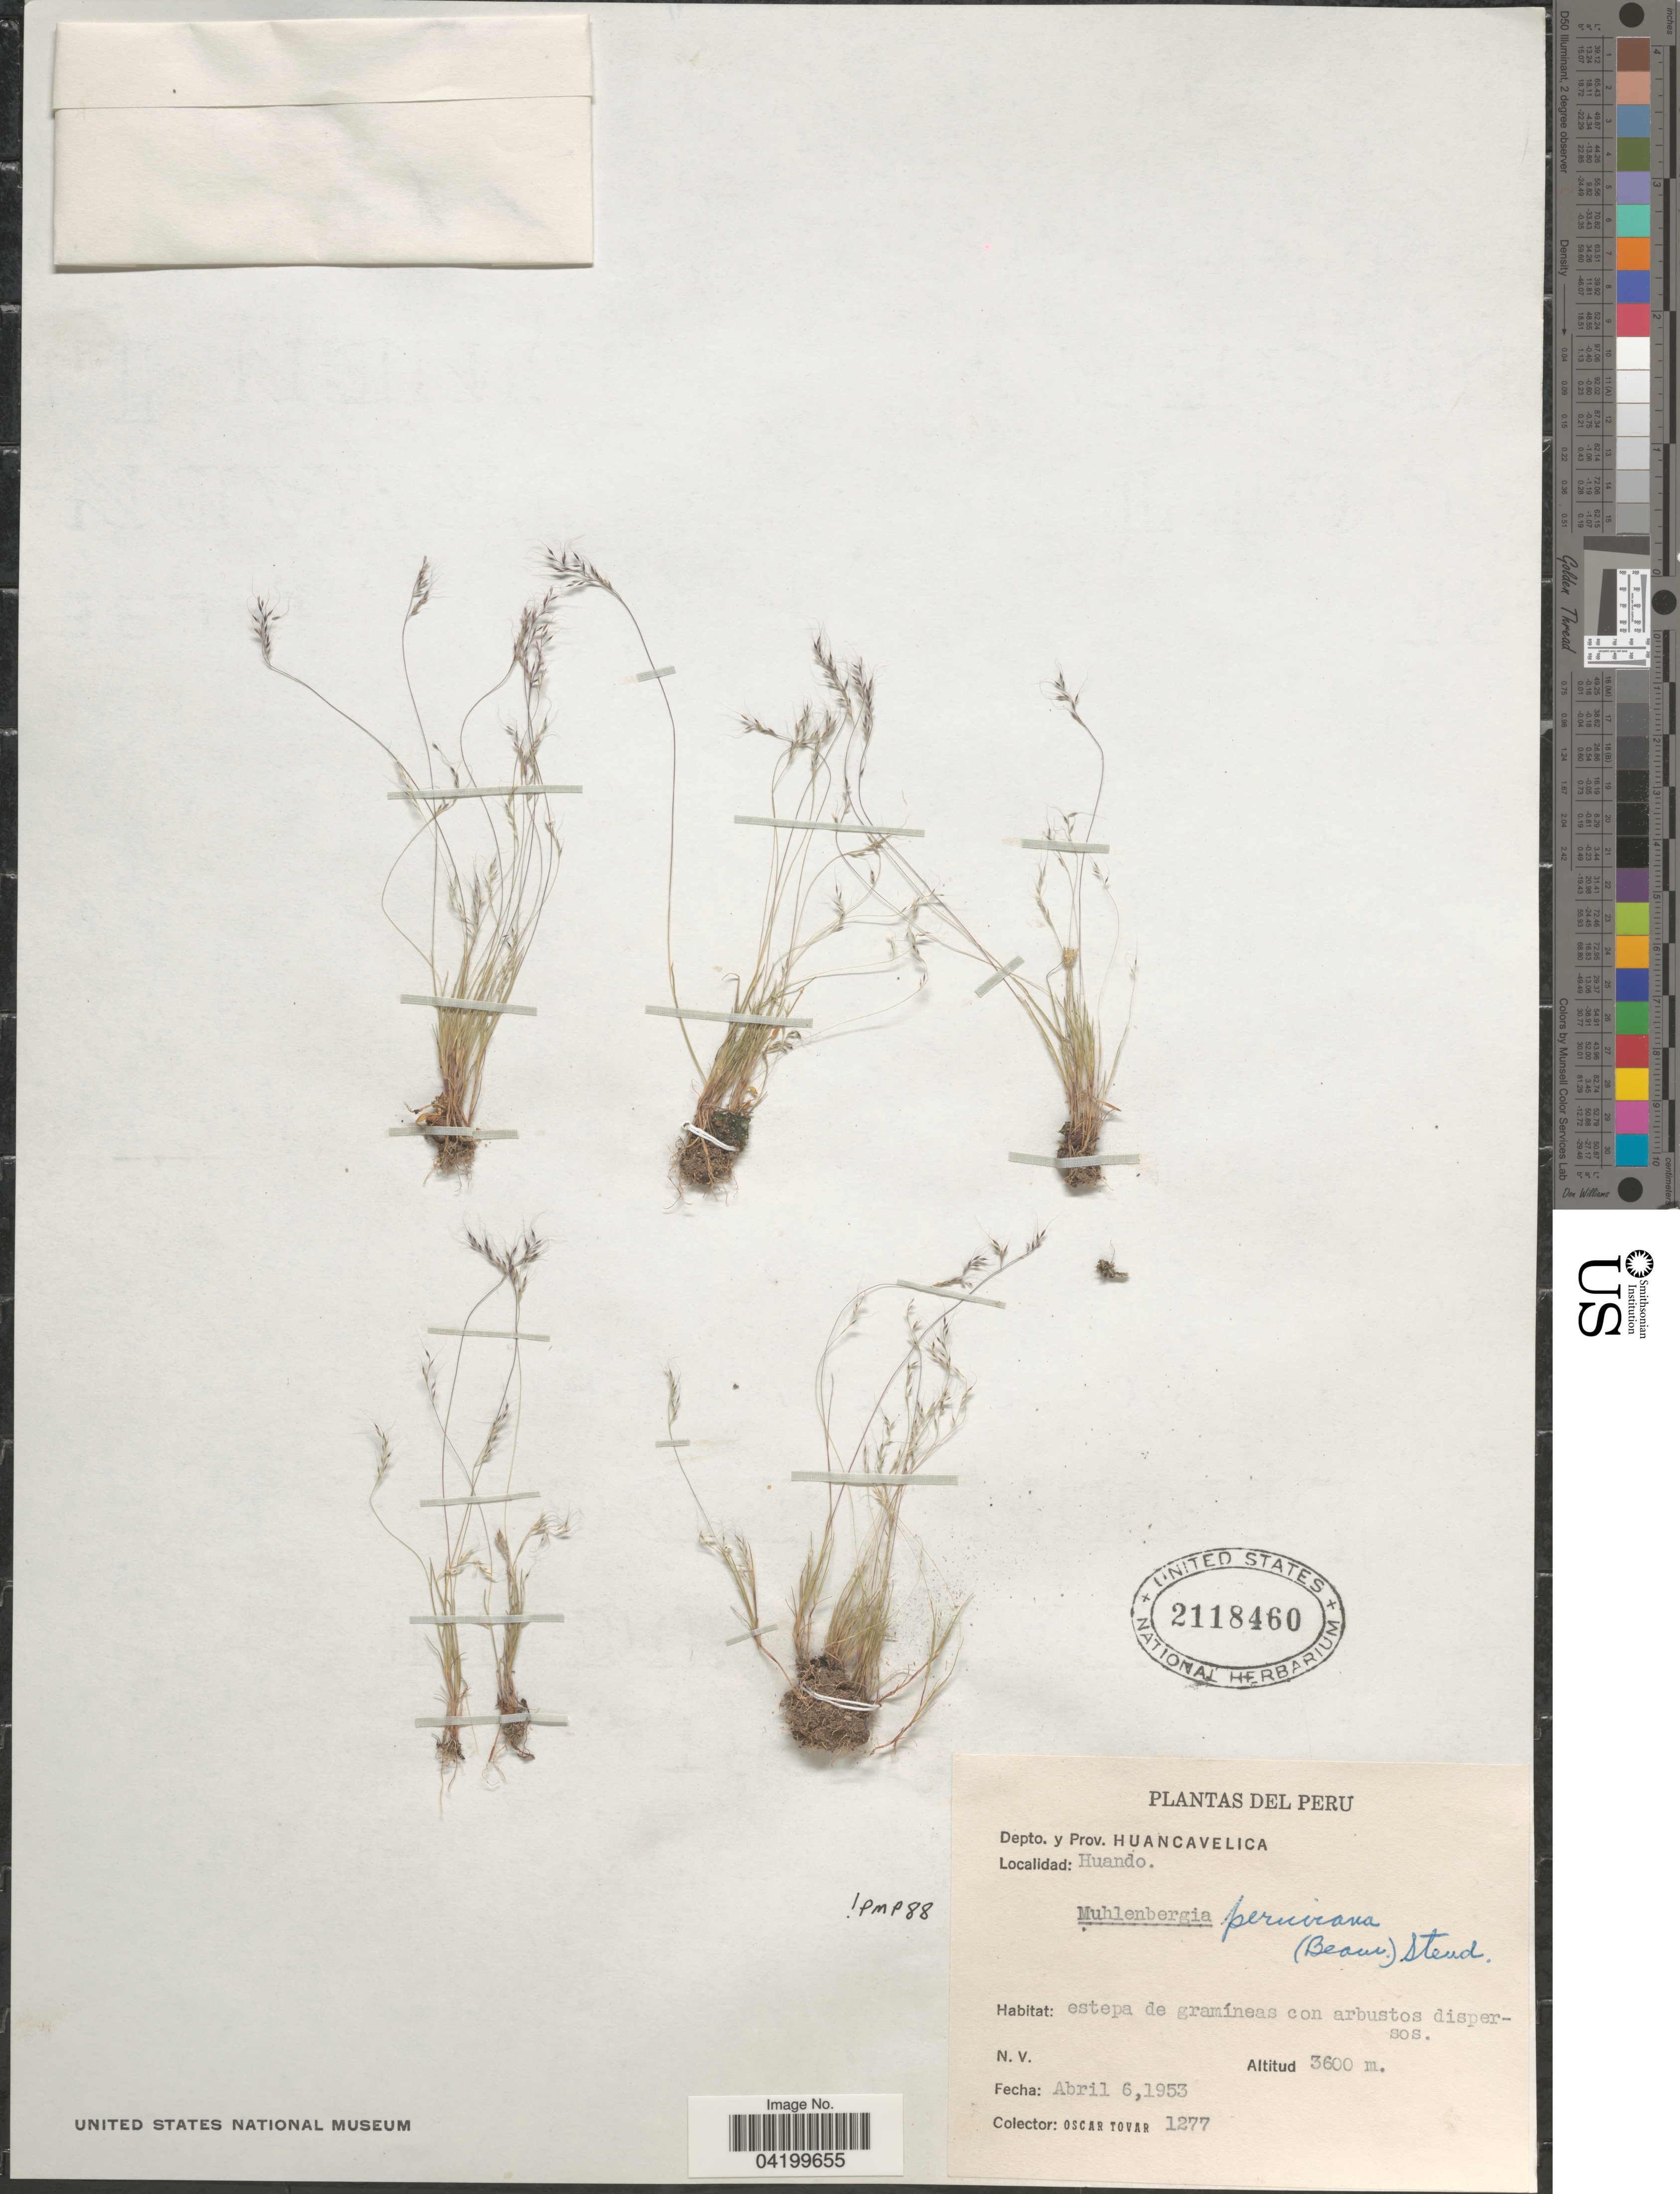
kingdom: Plantae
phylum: Tracheophyta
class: Liliopsida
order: Poales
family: Poaceae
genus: Muhlenbergia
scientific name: Muhlenbergia peruviana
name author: (P. Beauv.) Steud.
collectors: Ó. Tovar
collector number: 1277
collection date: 1953-04-06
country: Peru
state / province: Huancavelica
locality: Depto. y Prov. Huancavelica. Huando.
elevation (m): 3600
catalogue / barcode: US 2118460